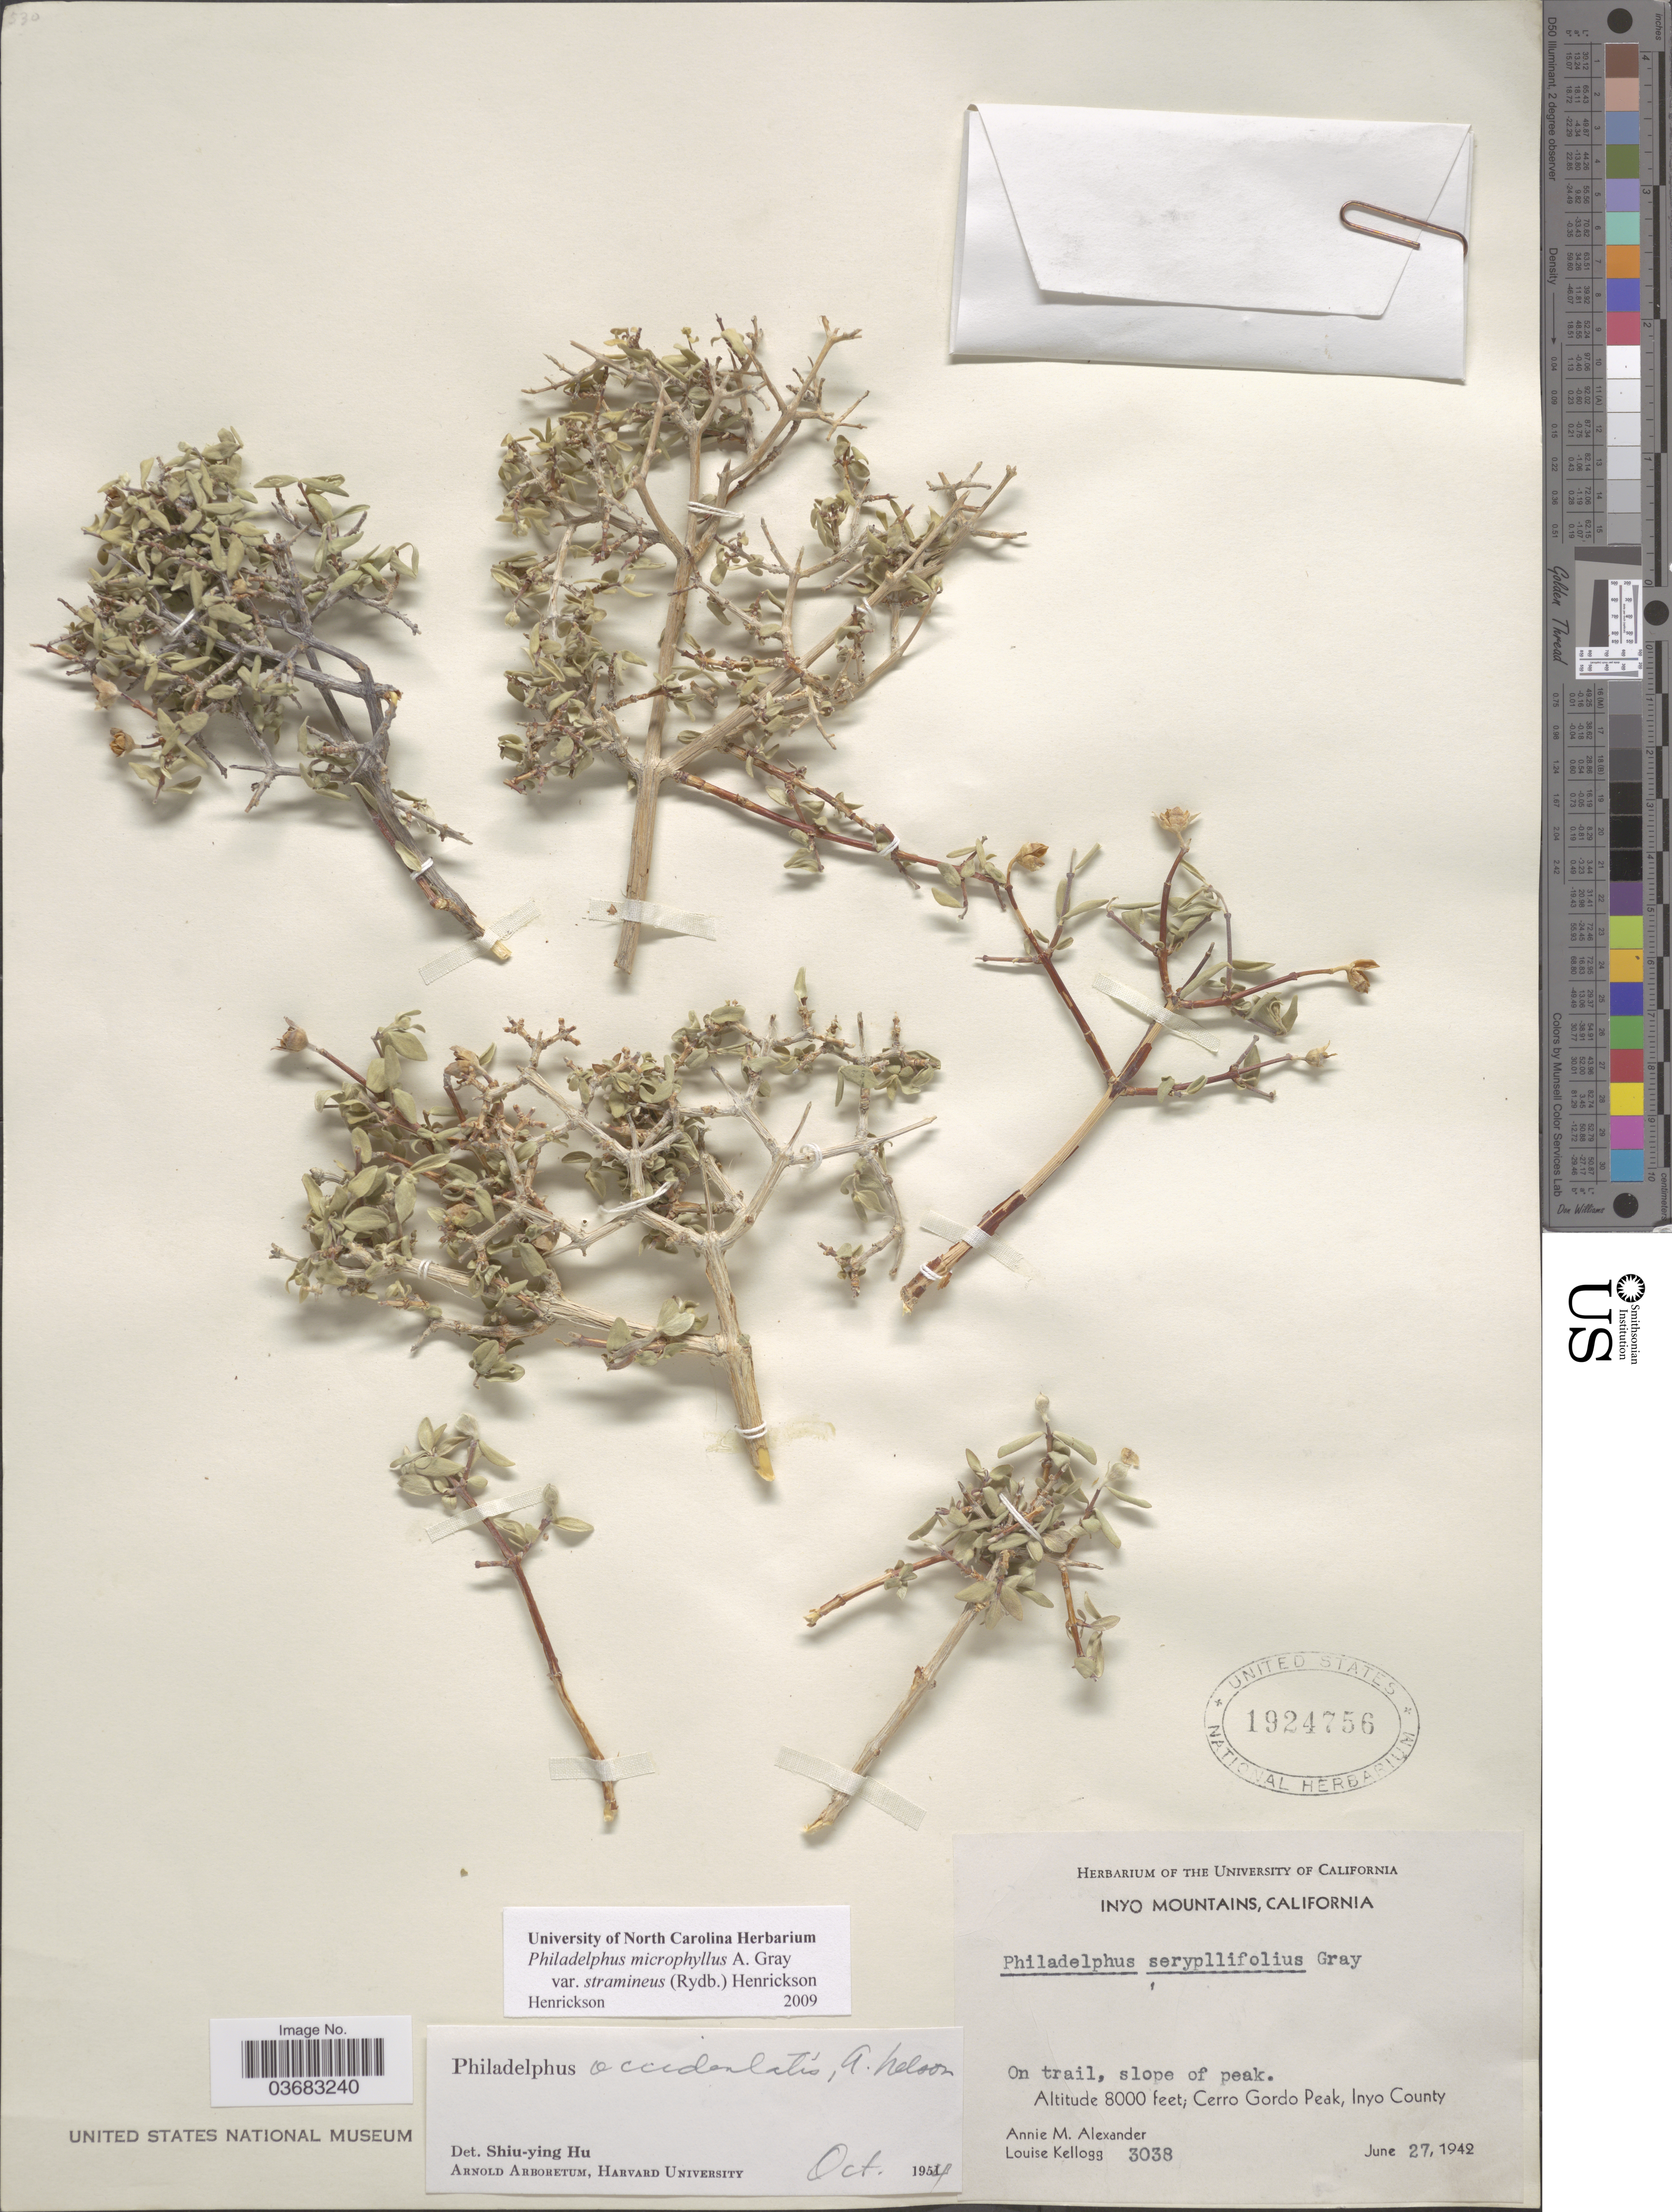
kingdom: Plantae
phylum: Tracheophyta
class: Magnoliopsida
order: Cornales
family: Hydrangeaceae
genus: Philadelphus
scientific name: Philadelphus microphyllus var. stramineus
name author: (Rydb.) Henrickson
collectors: A. M. Alexander & L. Kellogg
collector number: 3038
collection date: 1942-06-27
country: United States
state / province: California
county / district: Inyo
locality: Inyo Mountains. Cerro Gordo Peak, Inyo County.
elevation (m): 2438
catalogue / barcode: US 1924756